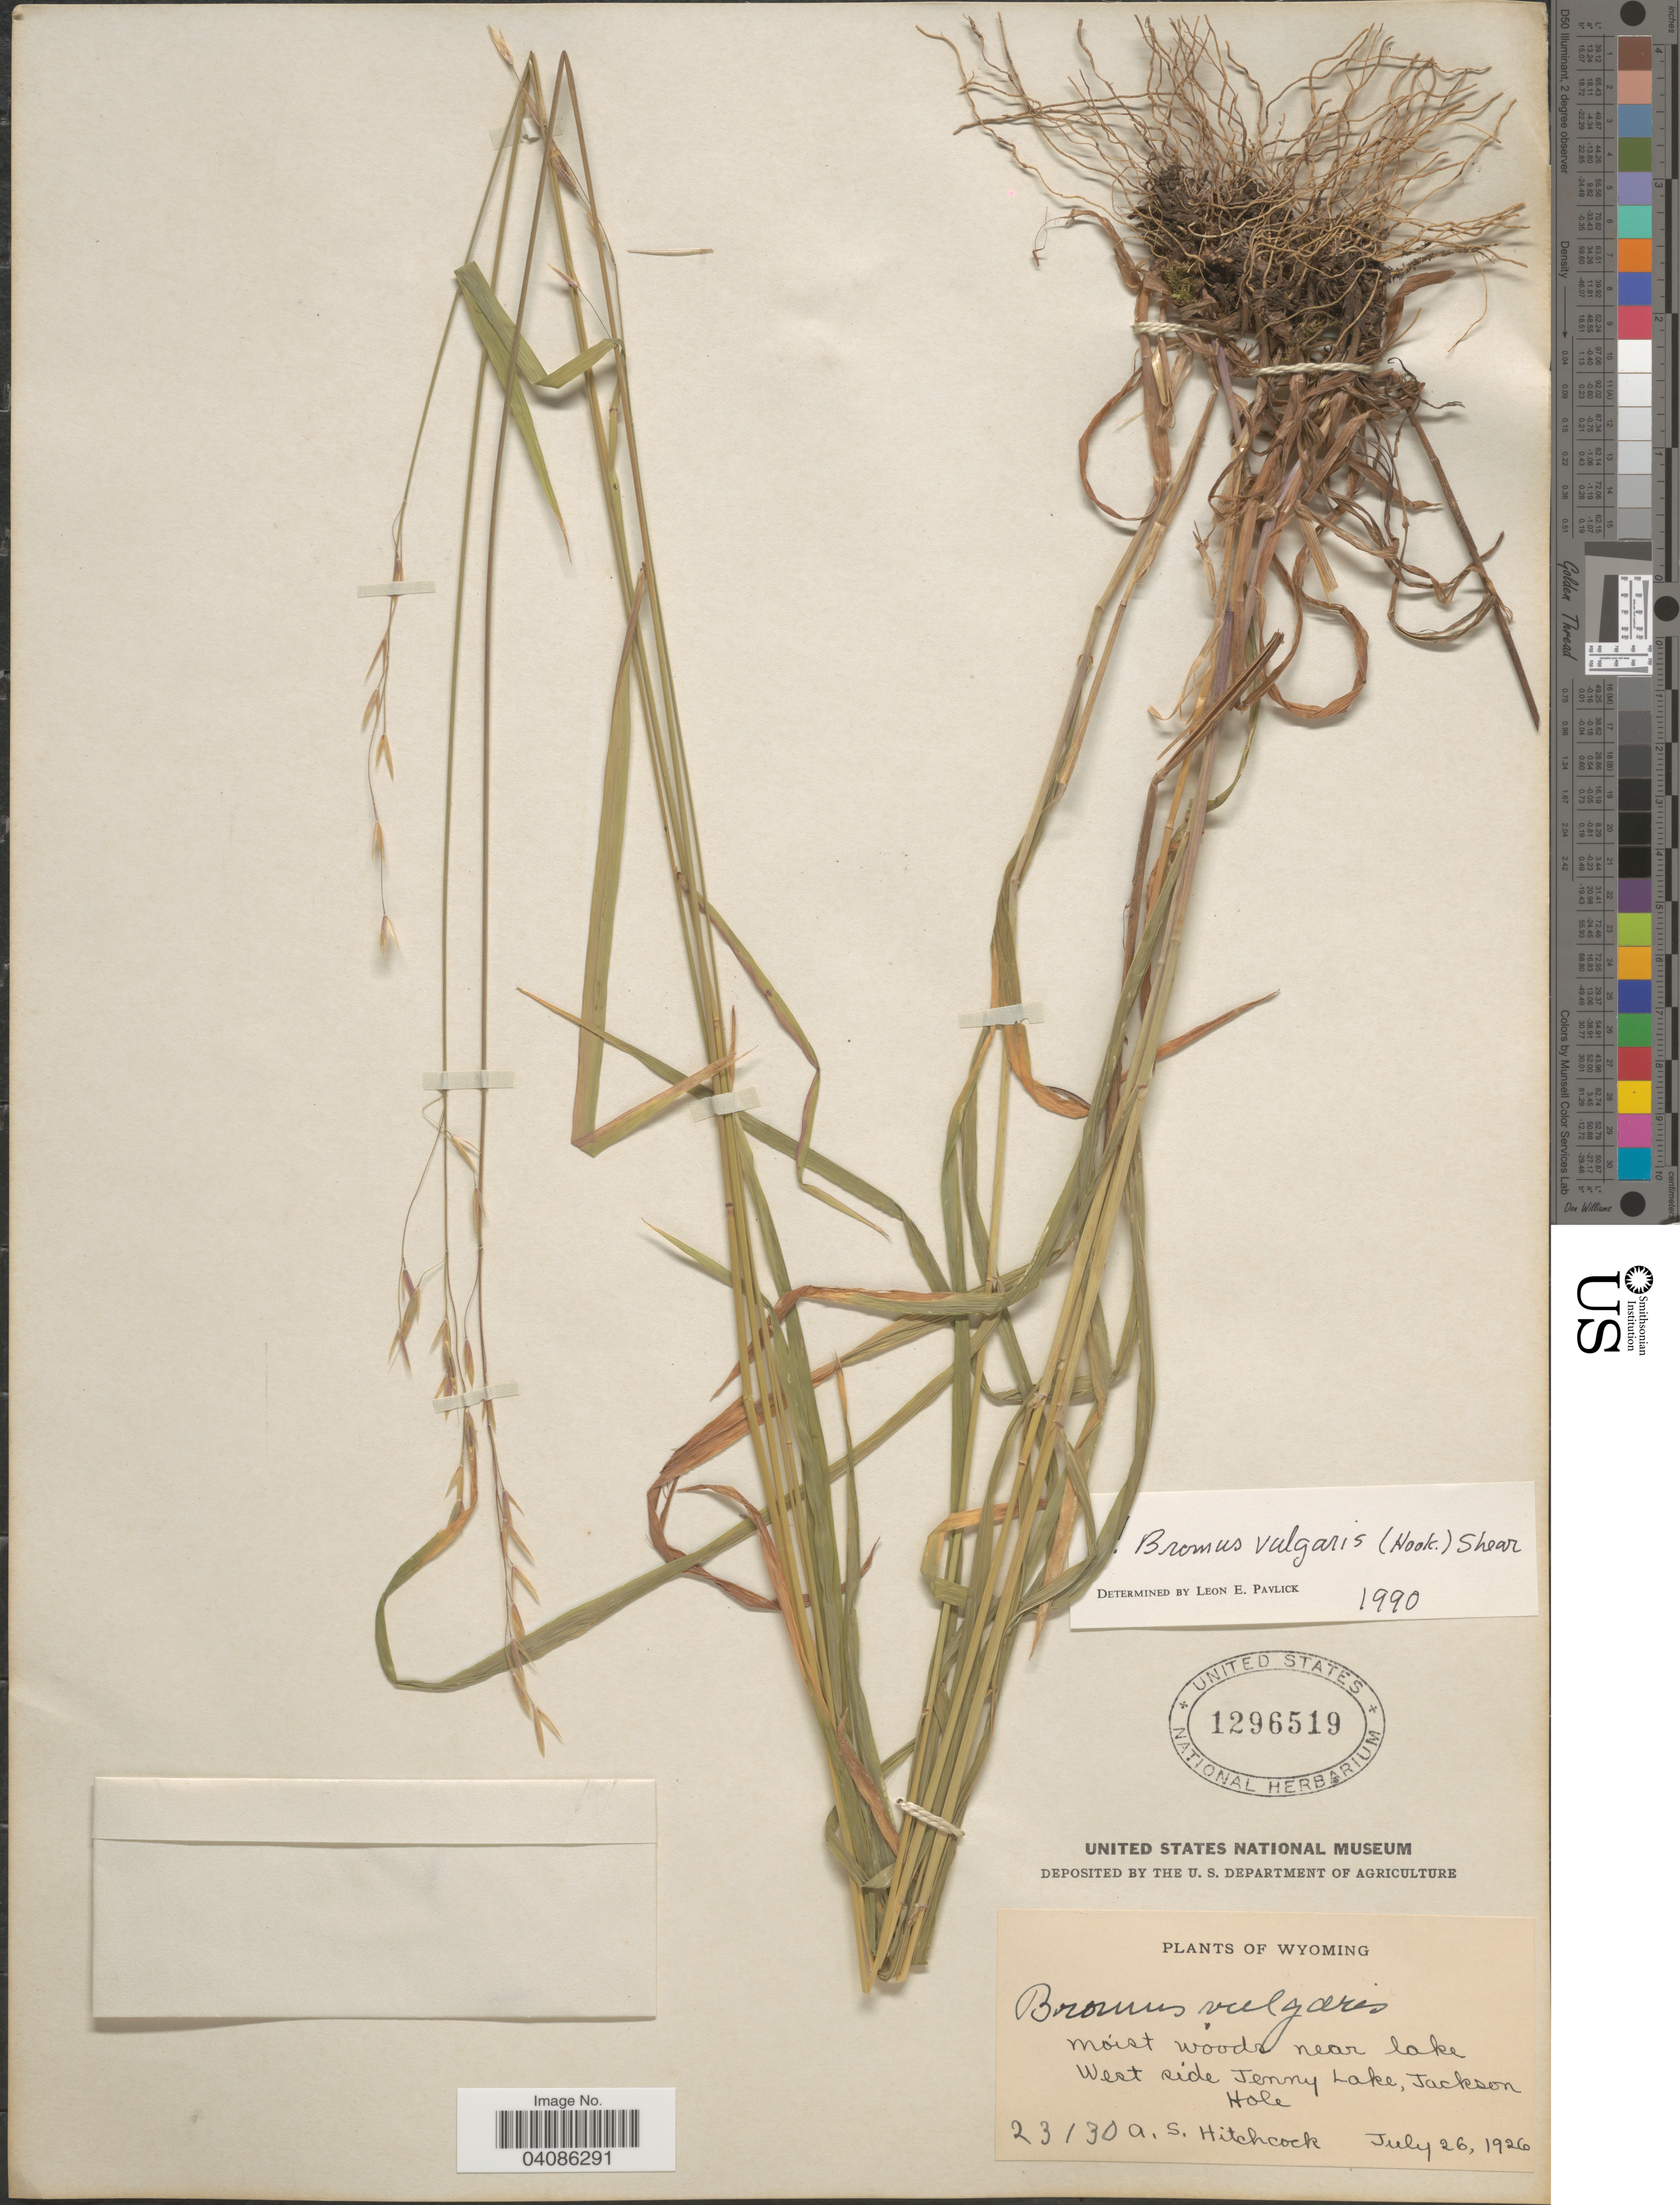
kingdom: Plantae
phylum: Tracheophyta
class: Liliopsida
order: Poales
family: Poaceae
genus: Bromus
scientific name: Bromus vulgaris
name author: (Hook.) Shear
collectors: A. S. Hitchcock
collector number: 23130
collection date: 1926-07-26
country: United States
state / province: Wyoming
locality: Moist woods near lake west side Jemmy Lake, Jackson Hole.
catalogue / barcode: US 1296519